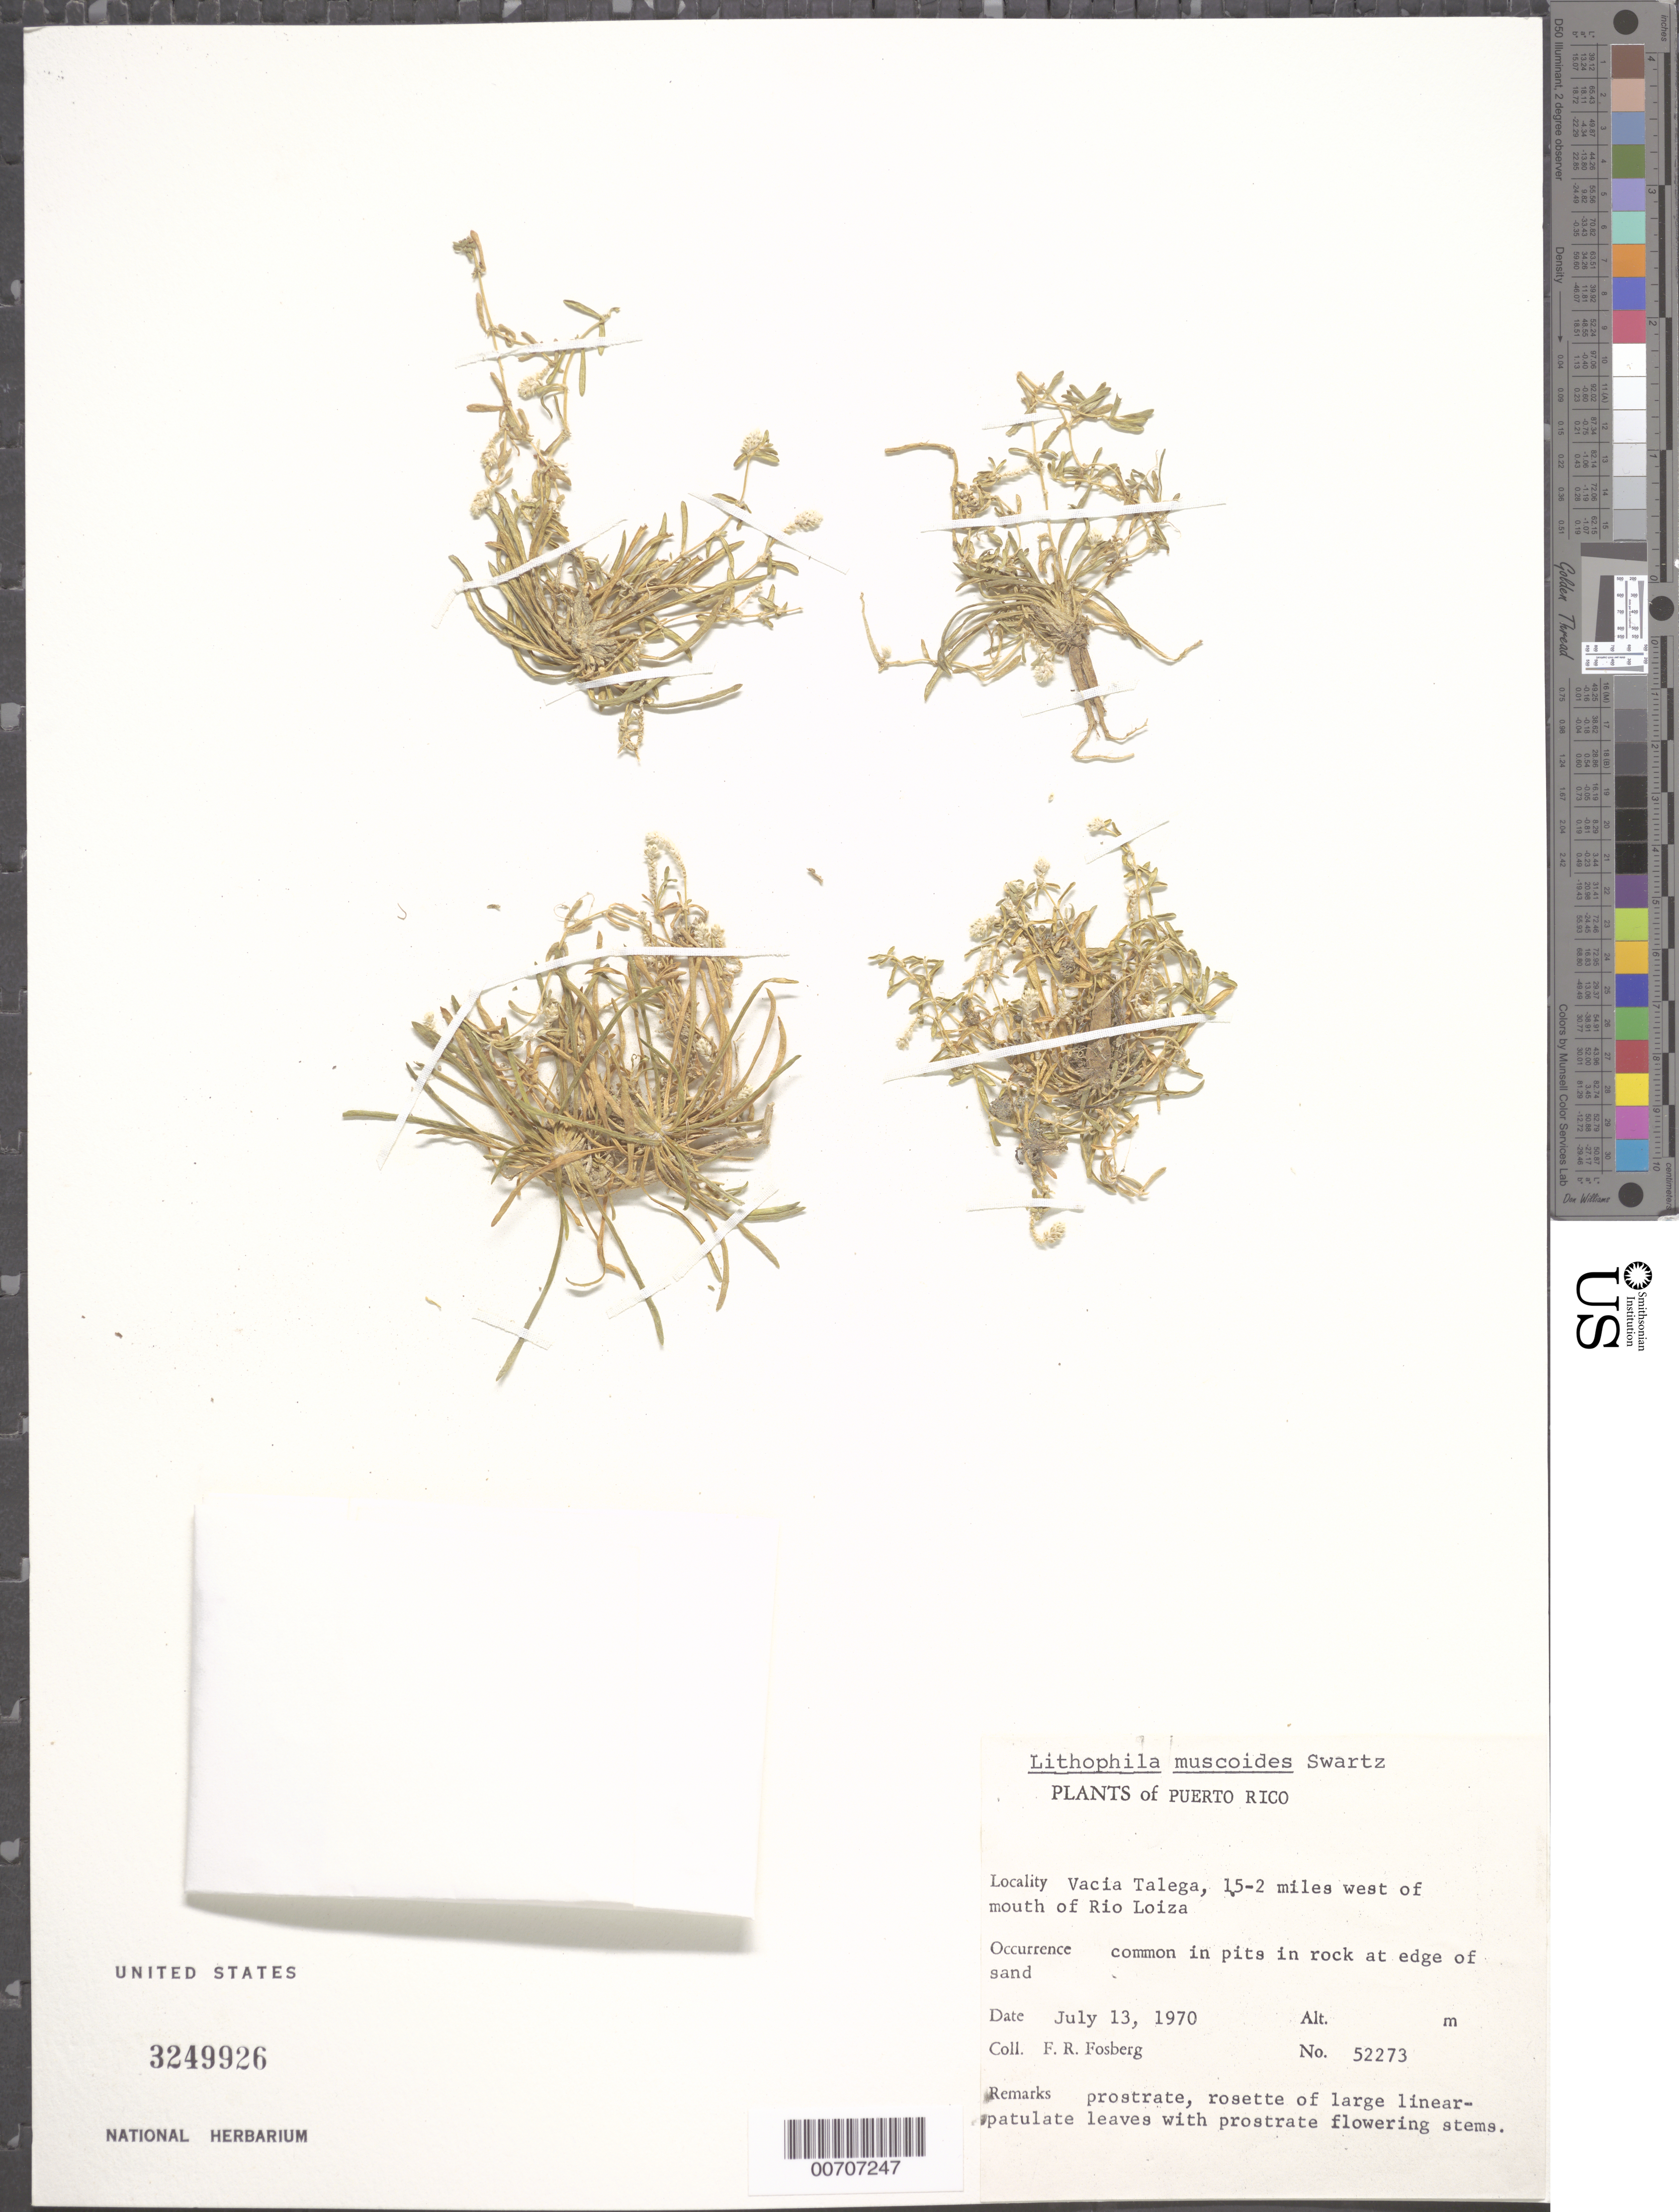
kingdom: Plantae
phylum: Tracheophyta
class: Magnoliopsida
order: Caryophyllales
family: Amaranthaceae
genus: Gomphrena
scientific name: Gomphrena muscoides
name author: (Sw.) T. Ortuño & Borsch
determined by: Strong, Mark T., (BOT), Smithsonian Institution - National Museum of Natural History (UNITED STATES)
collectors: F. R. Fosberg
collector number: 52273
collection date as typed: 13 Jul 1970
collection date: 1970-07-13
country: Puerto Rico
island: Greater Antilles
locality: Vacia Talega, 1.5-2 mi W of mouth of Río Loiza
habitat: In pits in rock at edge of sand.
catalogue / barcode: US 3249926